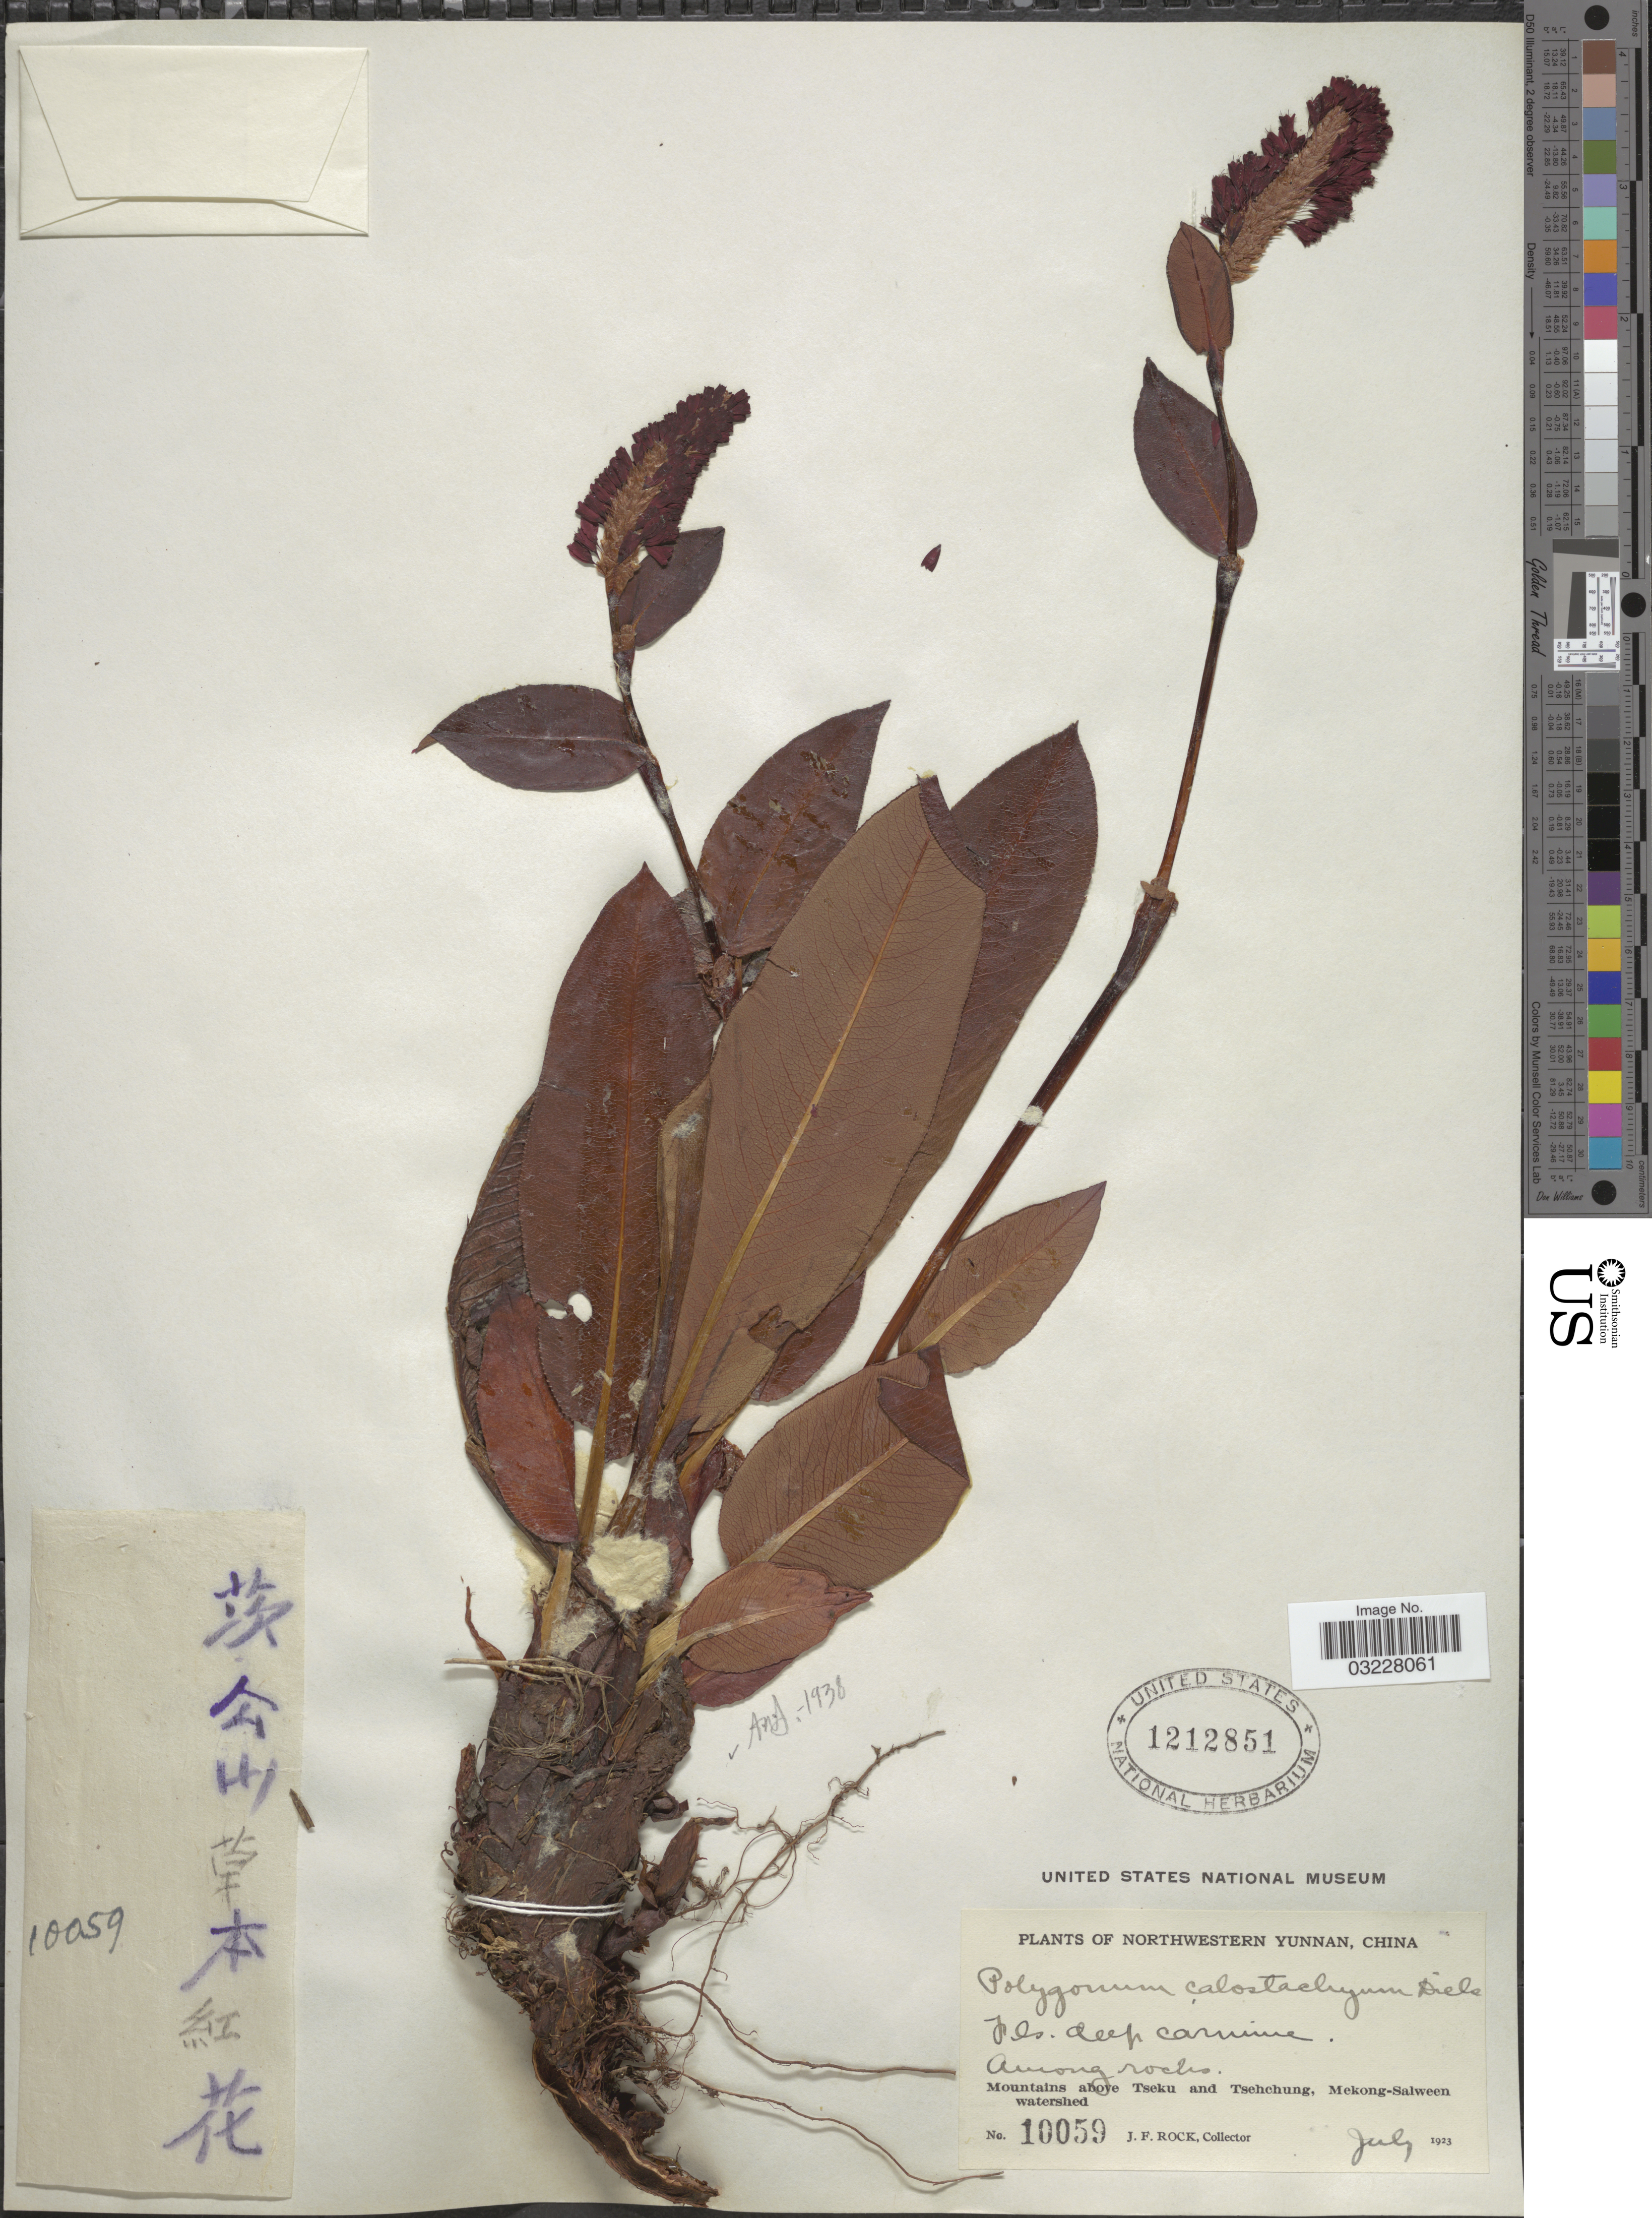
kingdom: Plantae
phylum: Tracheophyta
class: Magnoliopsida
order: Caryophyllales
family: Polygonaceae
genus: Polygonum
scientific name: Polygonum calostachyum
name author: Diels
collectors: J. Rock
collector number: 10059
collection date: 1923-07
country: China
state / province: Yunnan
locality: Northwestern Yunnan. Mountains above Tseku and Tsehchung, Mekong-Salween watershed.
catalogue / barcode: US 1212851